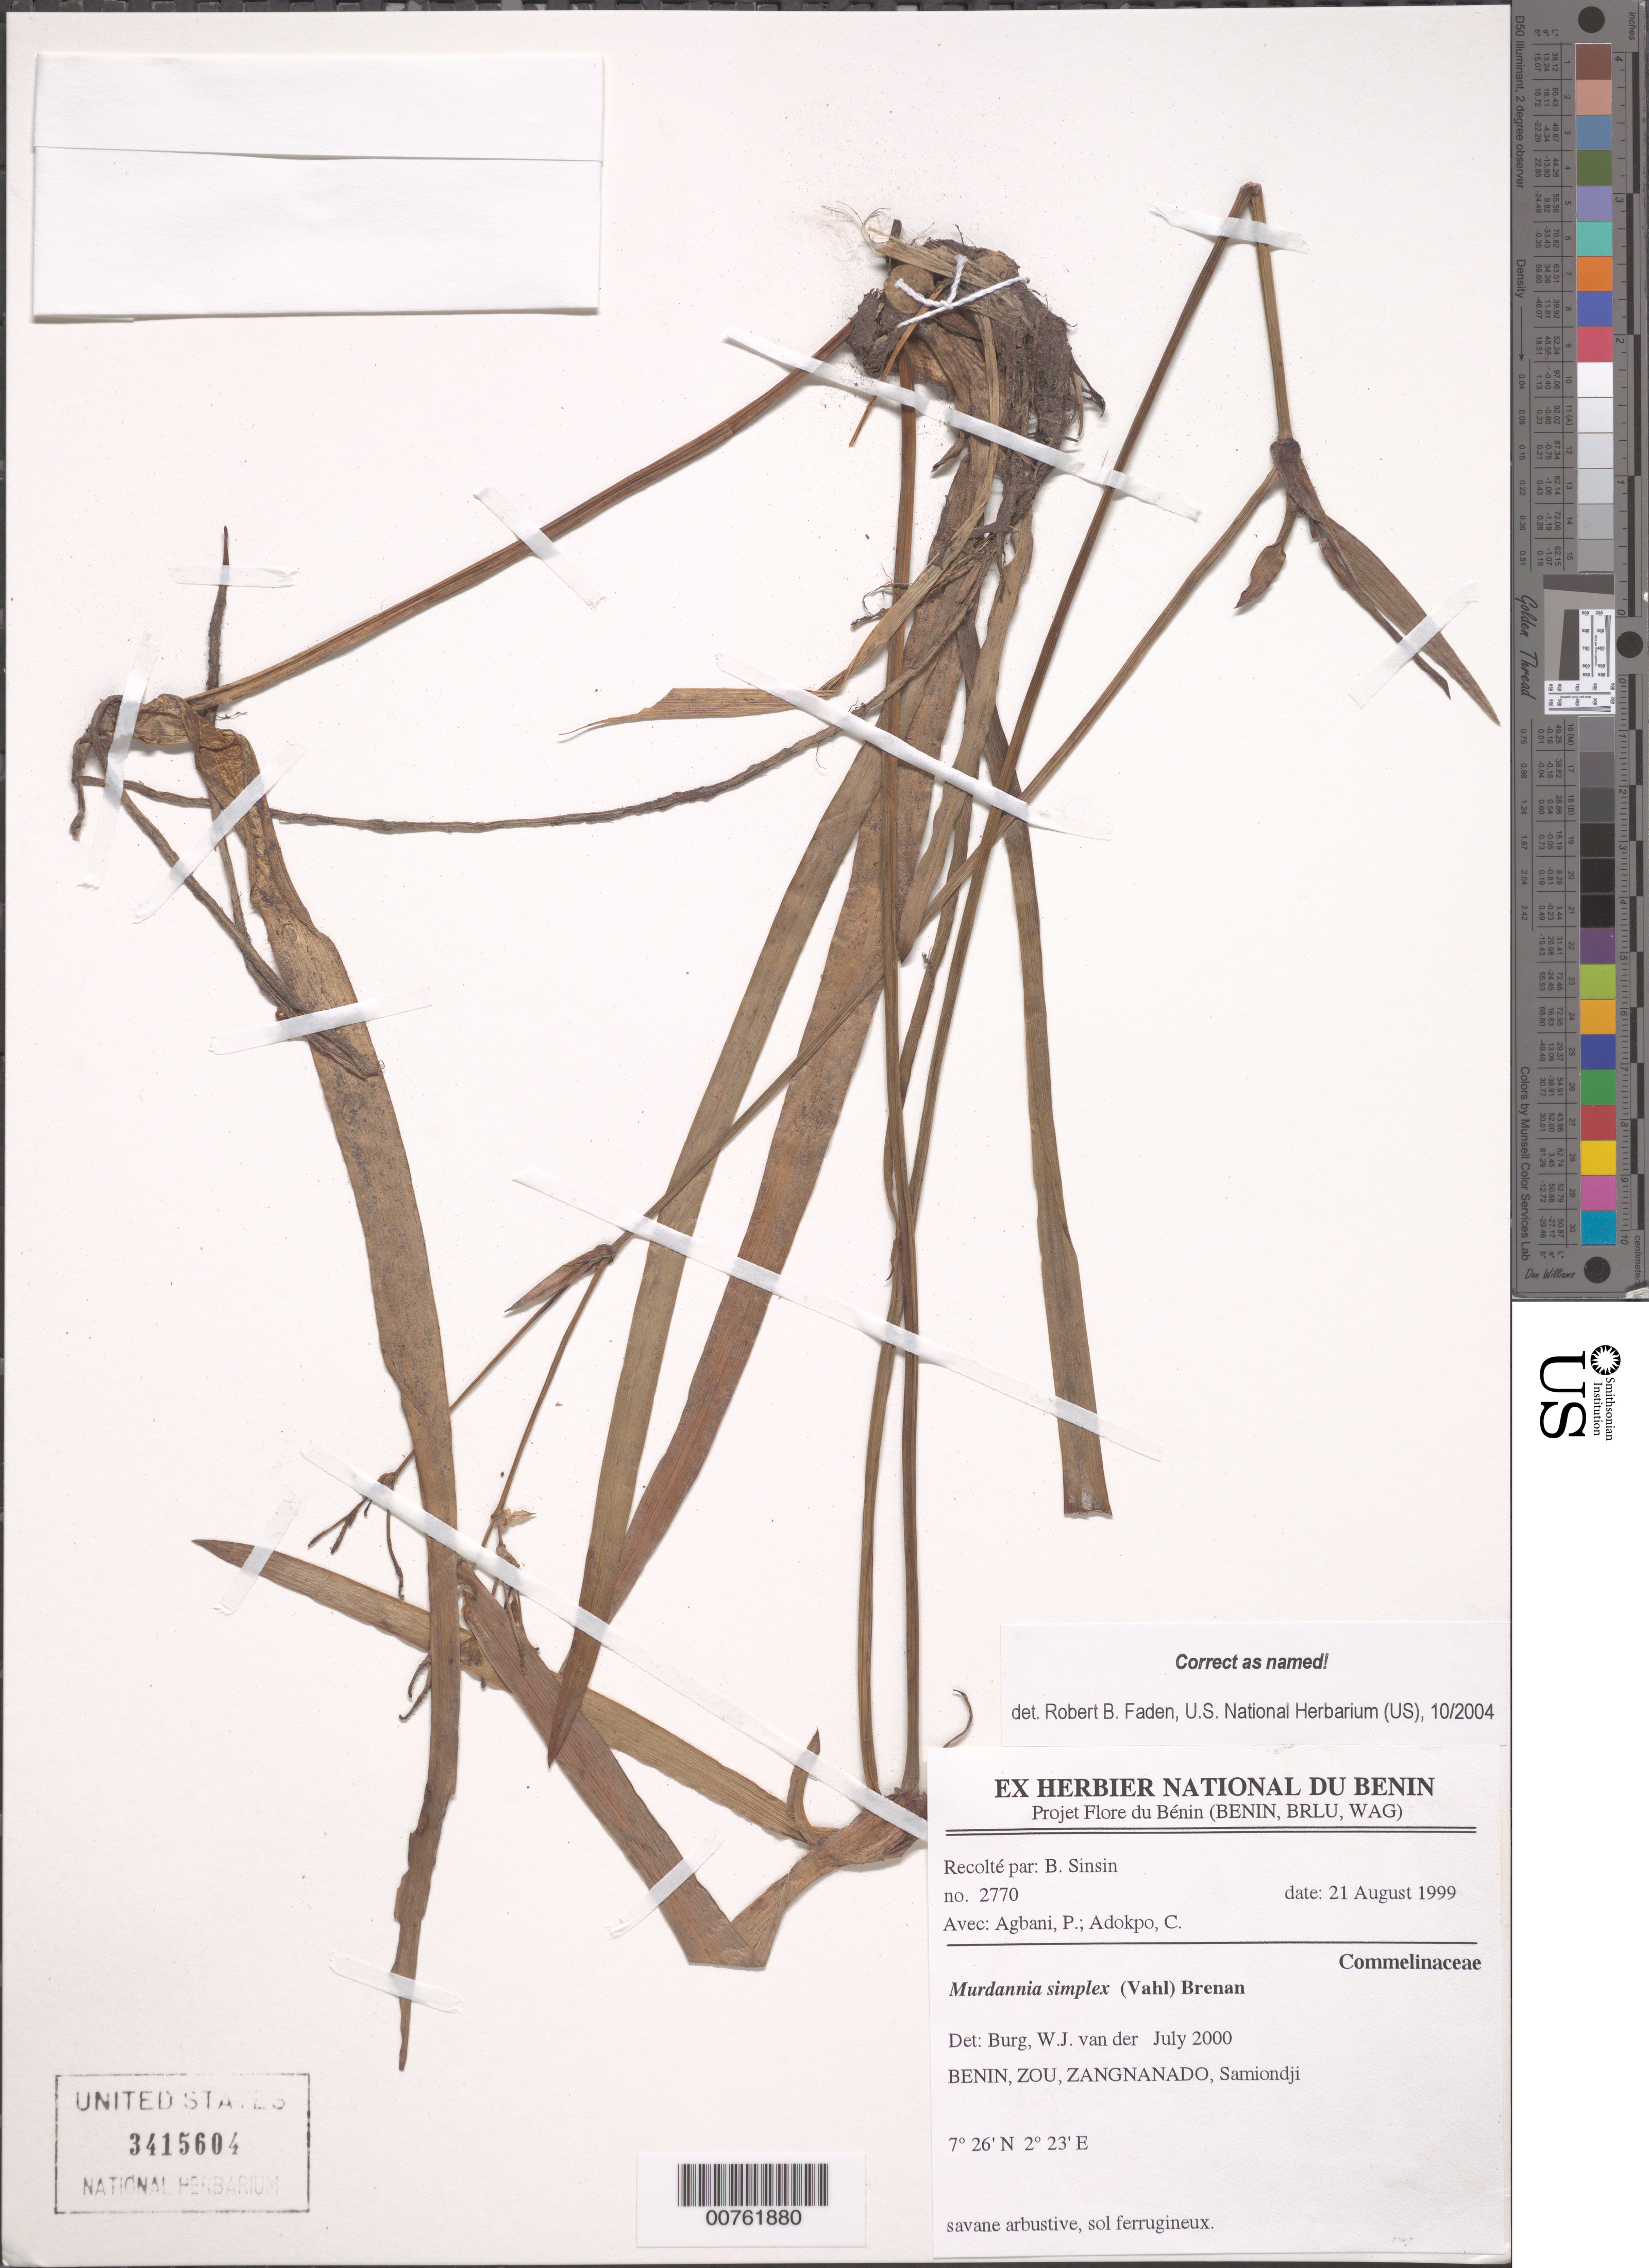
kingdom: Plantae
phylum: Tracheophyta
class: Liliopsida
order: Commelinales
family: Commelinaceae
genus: Murdannia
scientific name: Murdannia simplex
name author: (Vahl) Brenan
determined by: Faden, Robert B., (US), Smithsonian Institution - National Museum of Natural History (UNITED STATES)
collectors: B. Sinsin, P. Agbani & C. Adokpo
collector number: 2770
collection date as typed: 21 Aug 1999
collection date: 1999-08-21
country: Benin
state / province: Zou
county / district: Zangnanado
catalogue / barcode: US 3415604